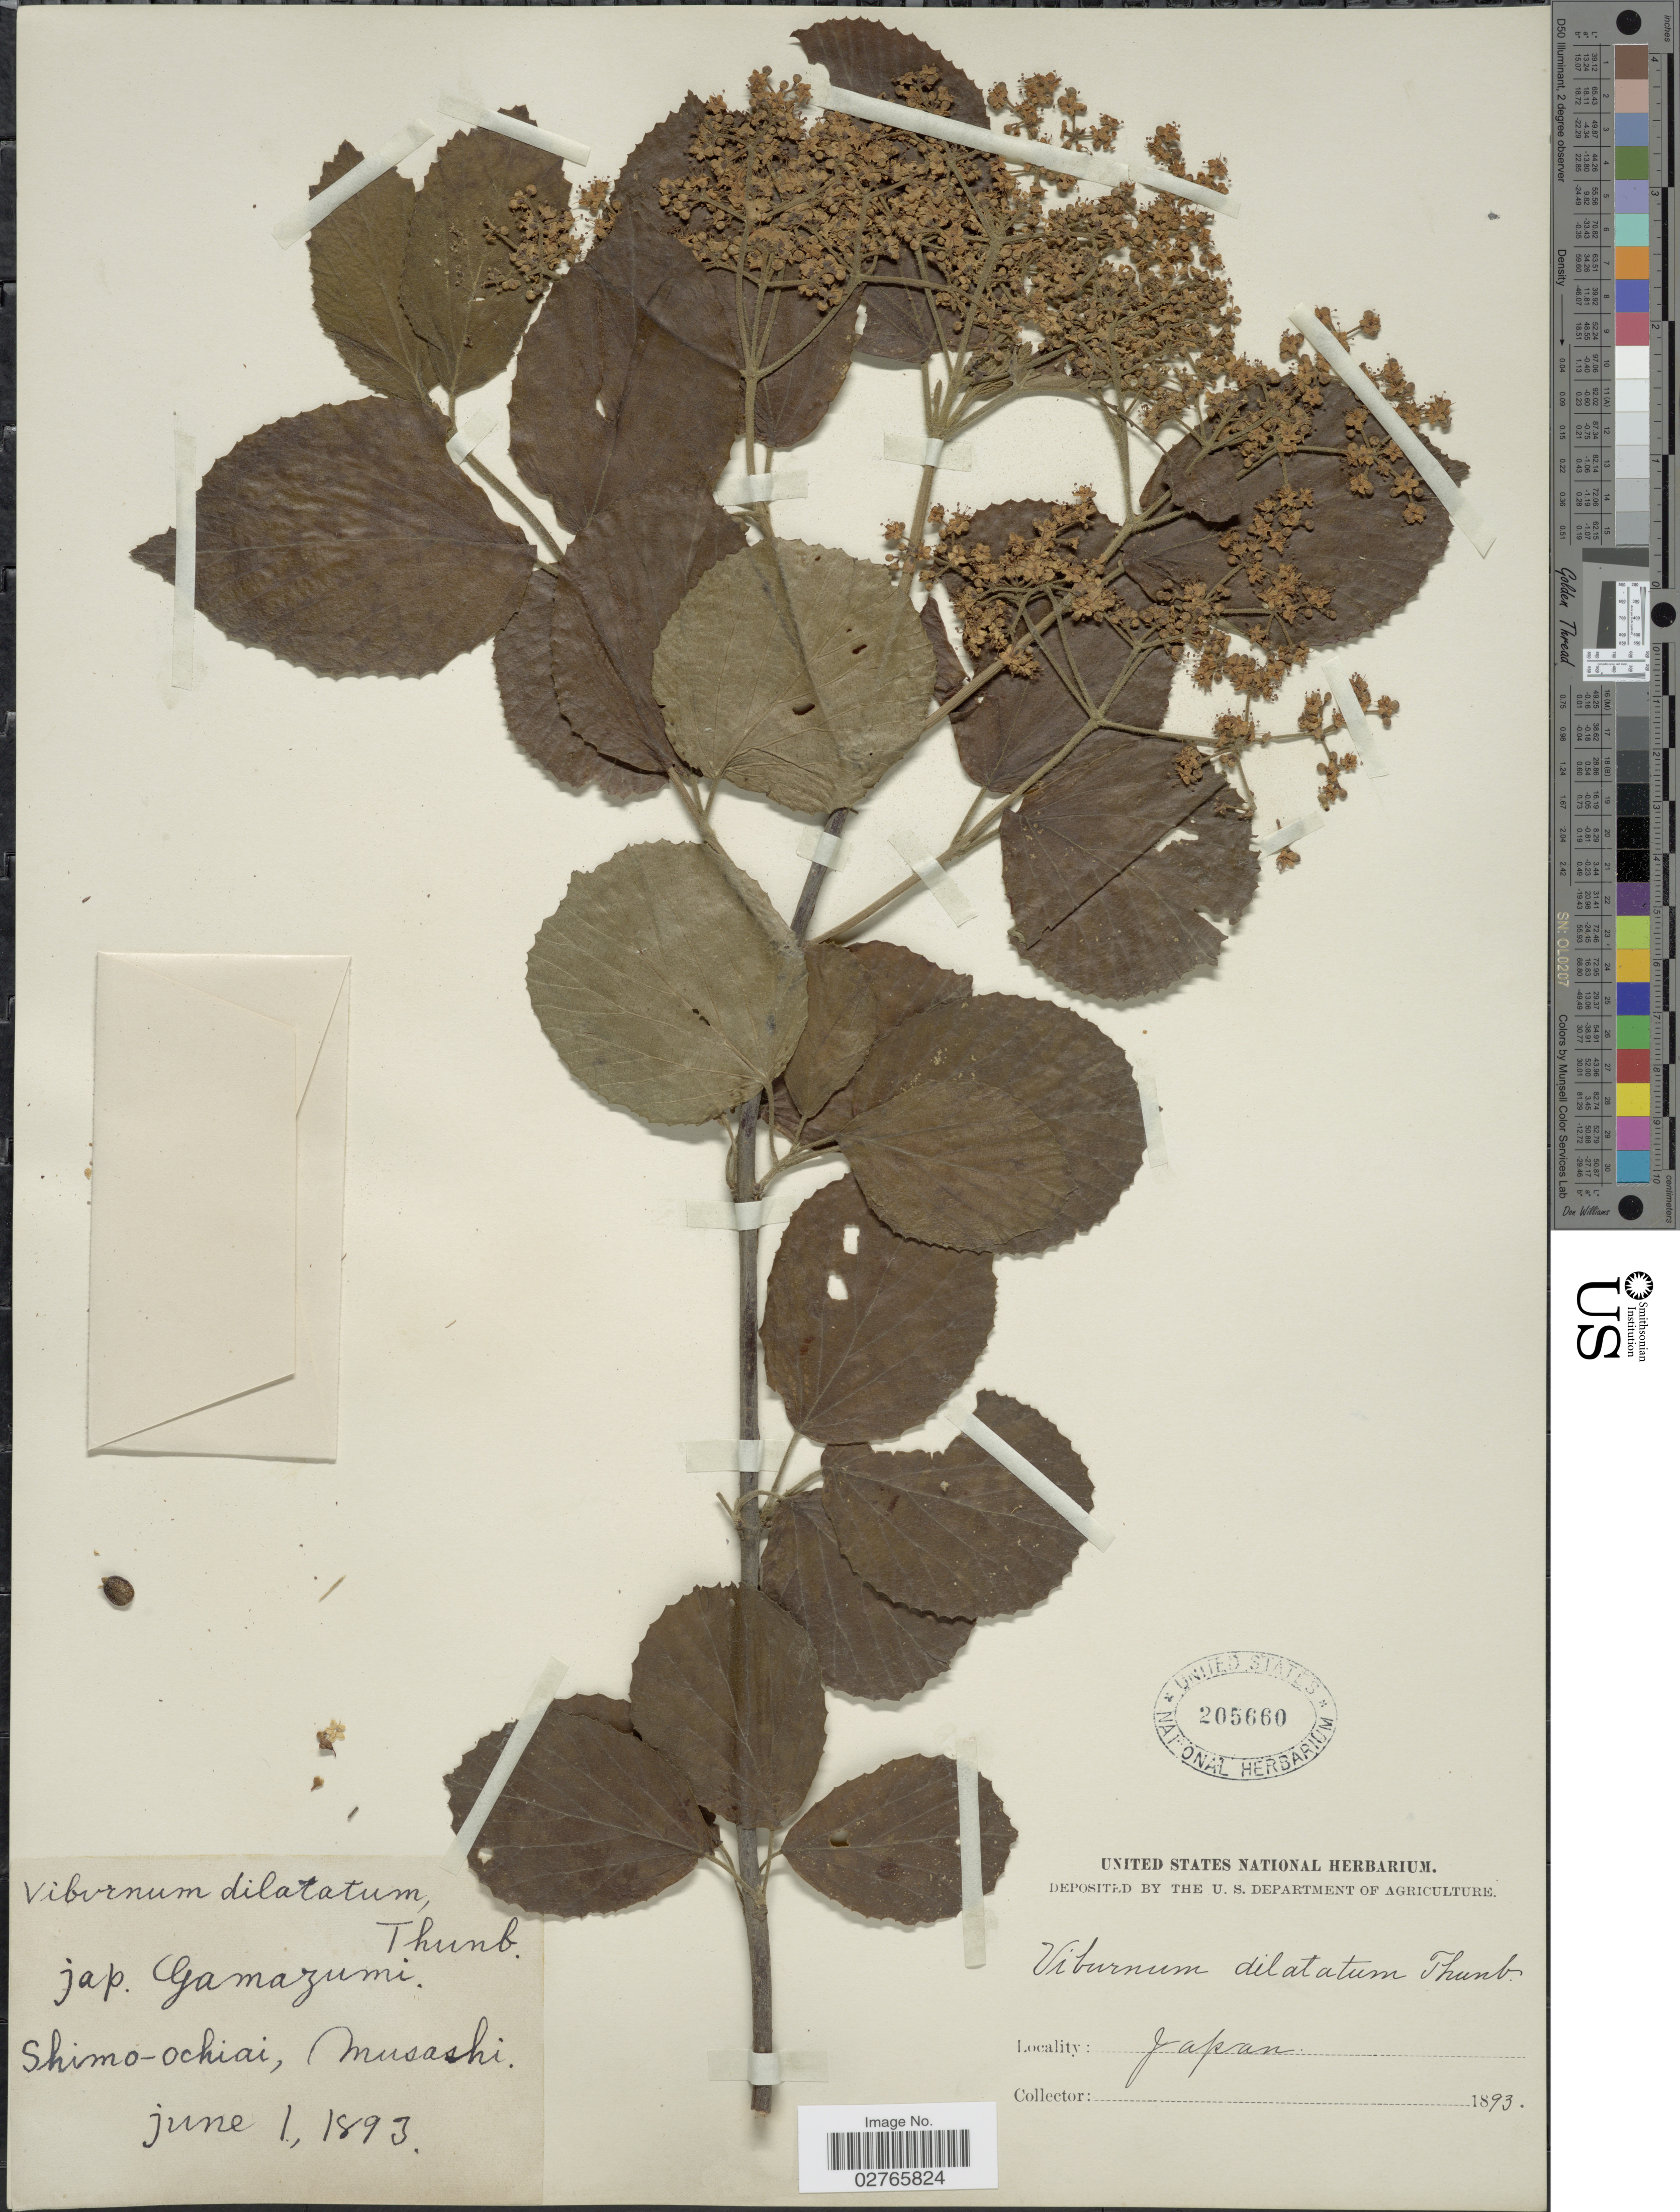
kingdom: Plantae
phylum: Tracheophyta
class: Magnoliopsida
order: Dipsacales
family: Viburnaceae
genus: Viburnum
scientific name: Viburnum dilatatum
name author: Thunb.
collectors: ex herb. U. S. Department of Agriculture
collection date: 1893-06-01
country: Japan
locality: Shimo-ochiai, Musashi.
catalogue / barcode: US 205660